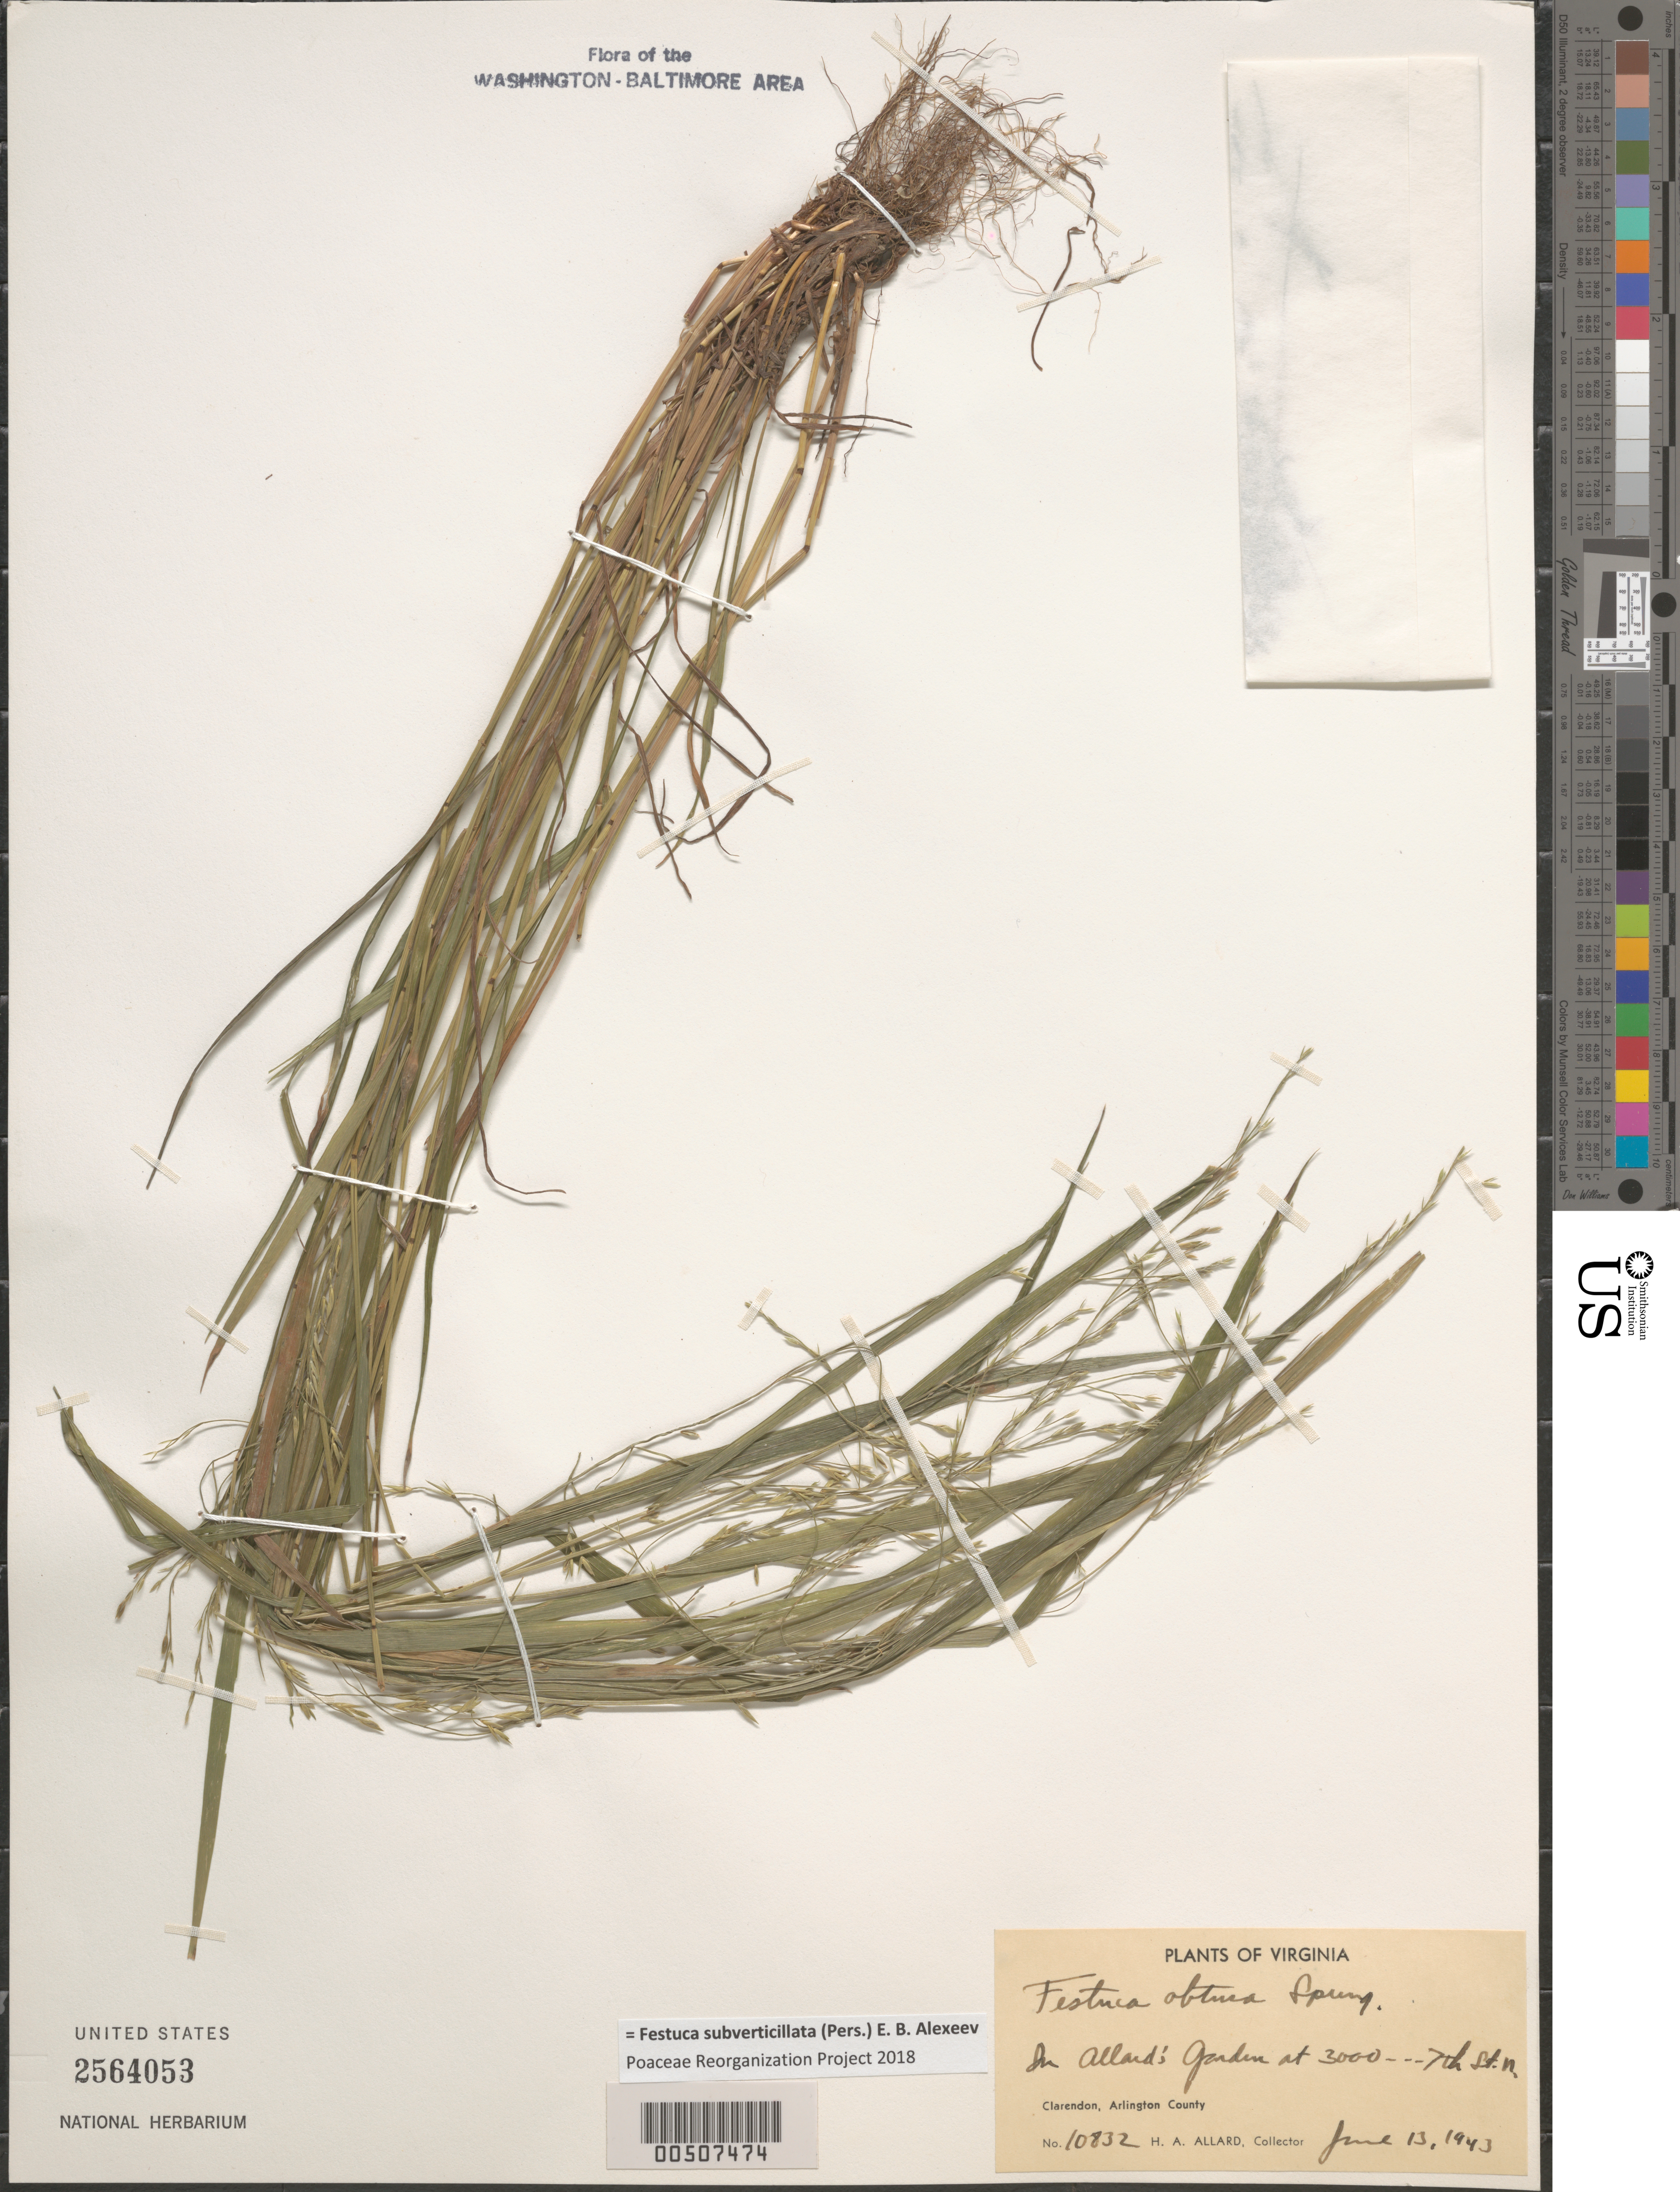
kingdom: Plantae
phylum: Tracheophyta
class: Liliopsida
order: Poales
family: Poaceae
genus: Festuca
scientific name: Festuca subverticillata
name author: (Pers.) E.B. Alexeev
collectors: H. A. Allard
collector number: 10832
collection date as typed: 13 Jun 1943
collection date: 1943-06-13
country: United States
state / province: Virginia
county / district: Arlington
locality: Clarendon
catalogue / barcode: US 2564053